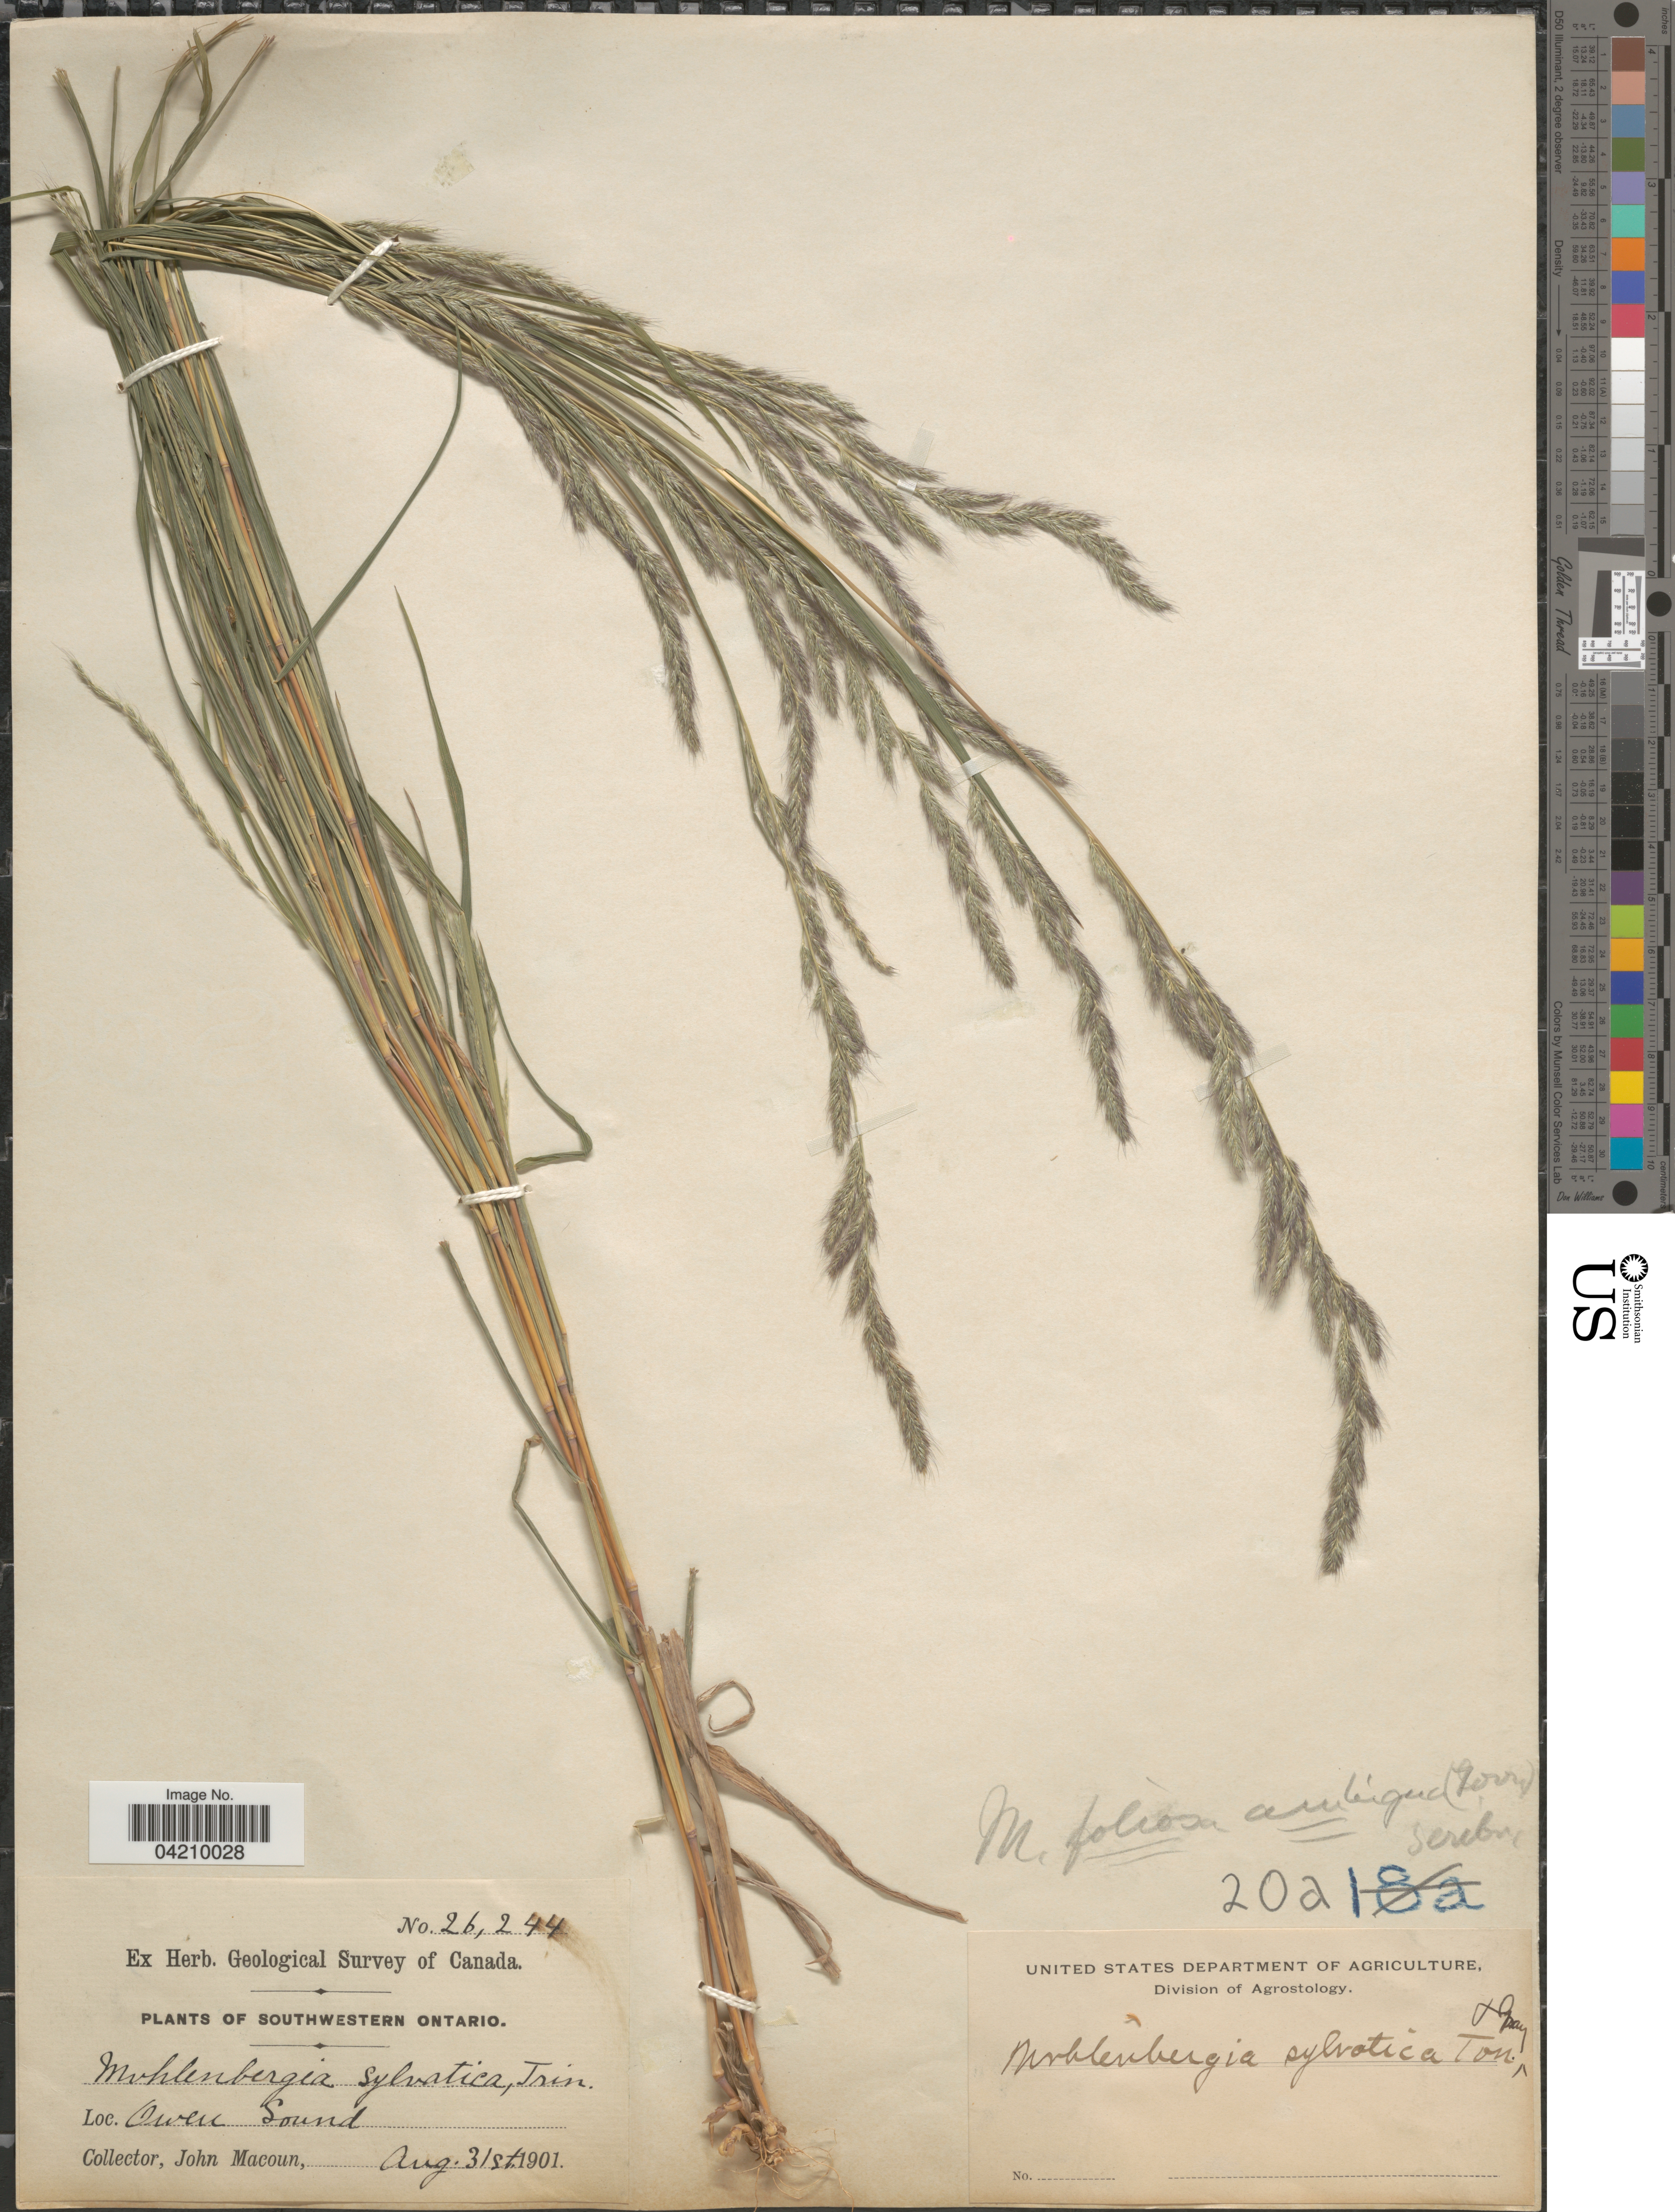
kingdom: Plantae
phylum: Tracheophyta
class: Liliopsida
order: Poales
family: Poaceae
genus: Muhlenbergia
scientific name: Muhlenbergia mexicana var. filiformis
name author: (Torr.) Scribn.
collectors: J. Macoun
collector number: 26244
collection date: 1901-08-31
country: Canada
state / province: Ontario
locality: Geological Survey of Canada. Southwestern Ontario. Owen Sound.